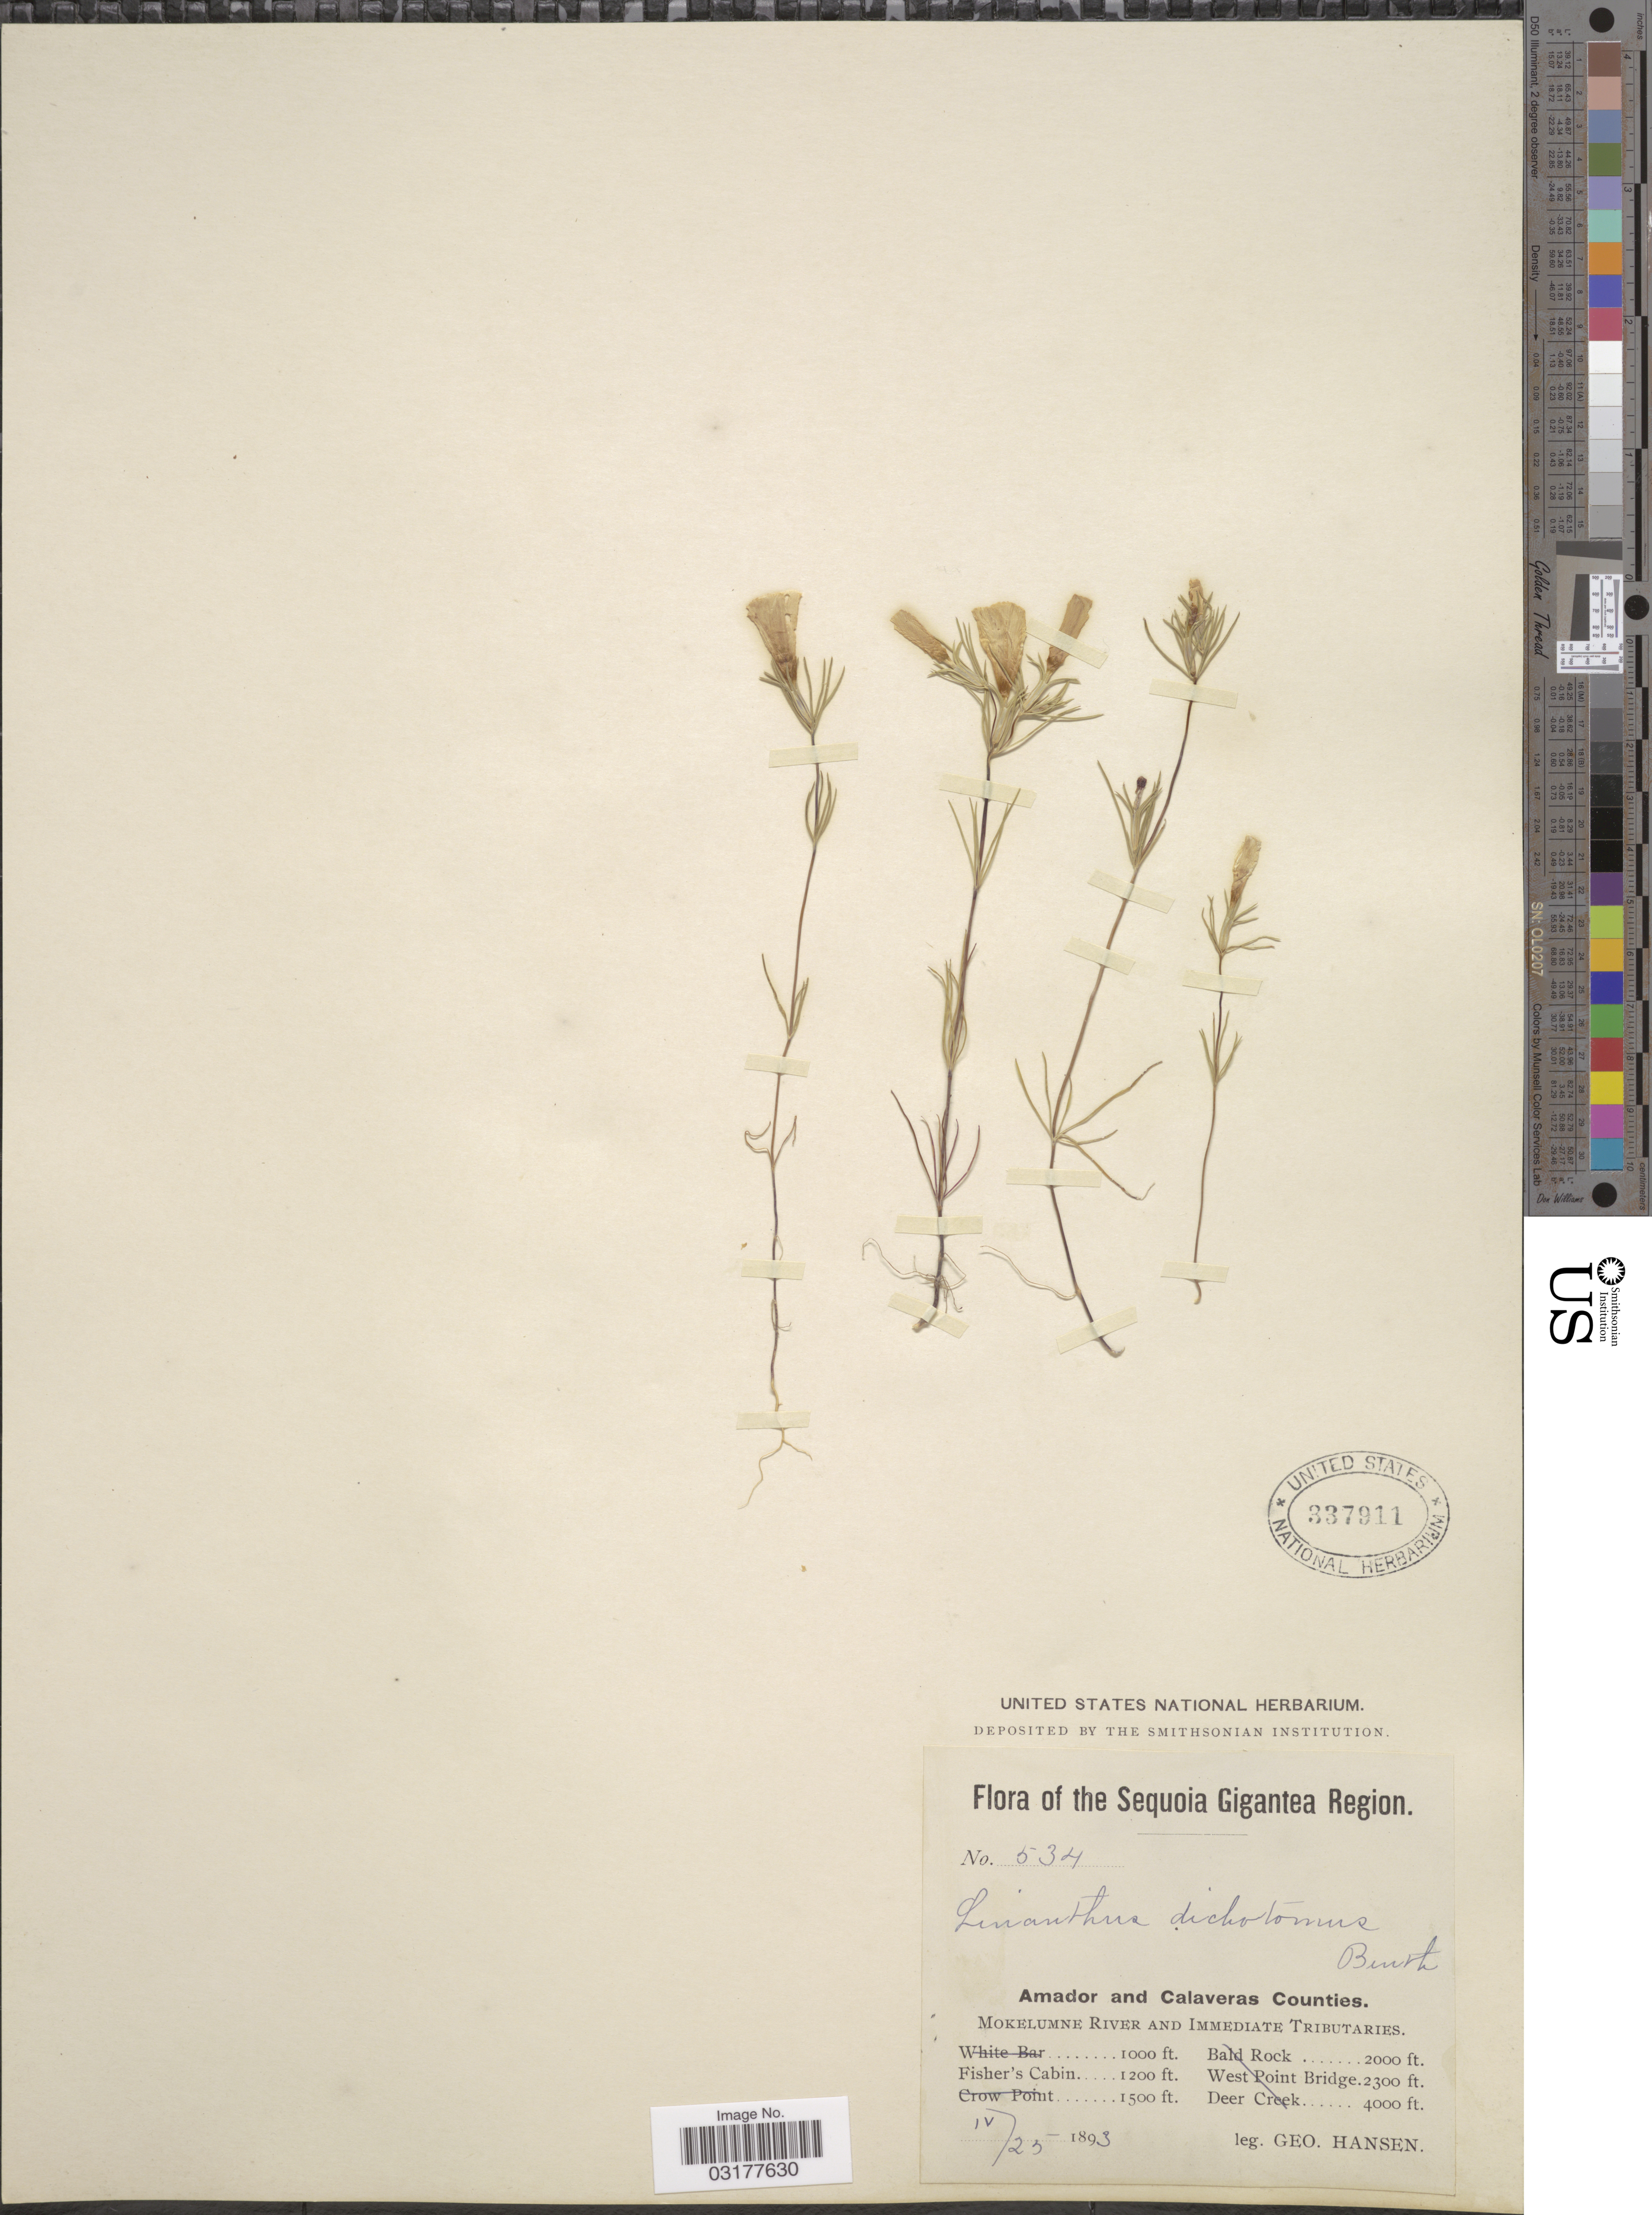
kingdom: Plantae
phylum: Tracheophyta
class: Magnoliopsida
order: Ericales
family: Polemoniaceae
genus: Linanthus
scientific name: Linanthus dichotomus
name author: Benth.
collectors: G. Hansen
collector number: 534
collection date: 1893-04-25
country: United States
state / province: California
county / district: Calaveras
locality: Sequoia Gigantea Region. Amador and Calaveras Counties. Mokelumne River and Immediate Tributaries. Fisher's Cabin.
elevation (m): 366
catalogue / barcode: US 337911